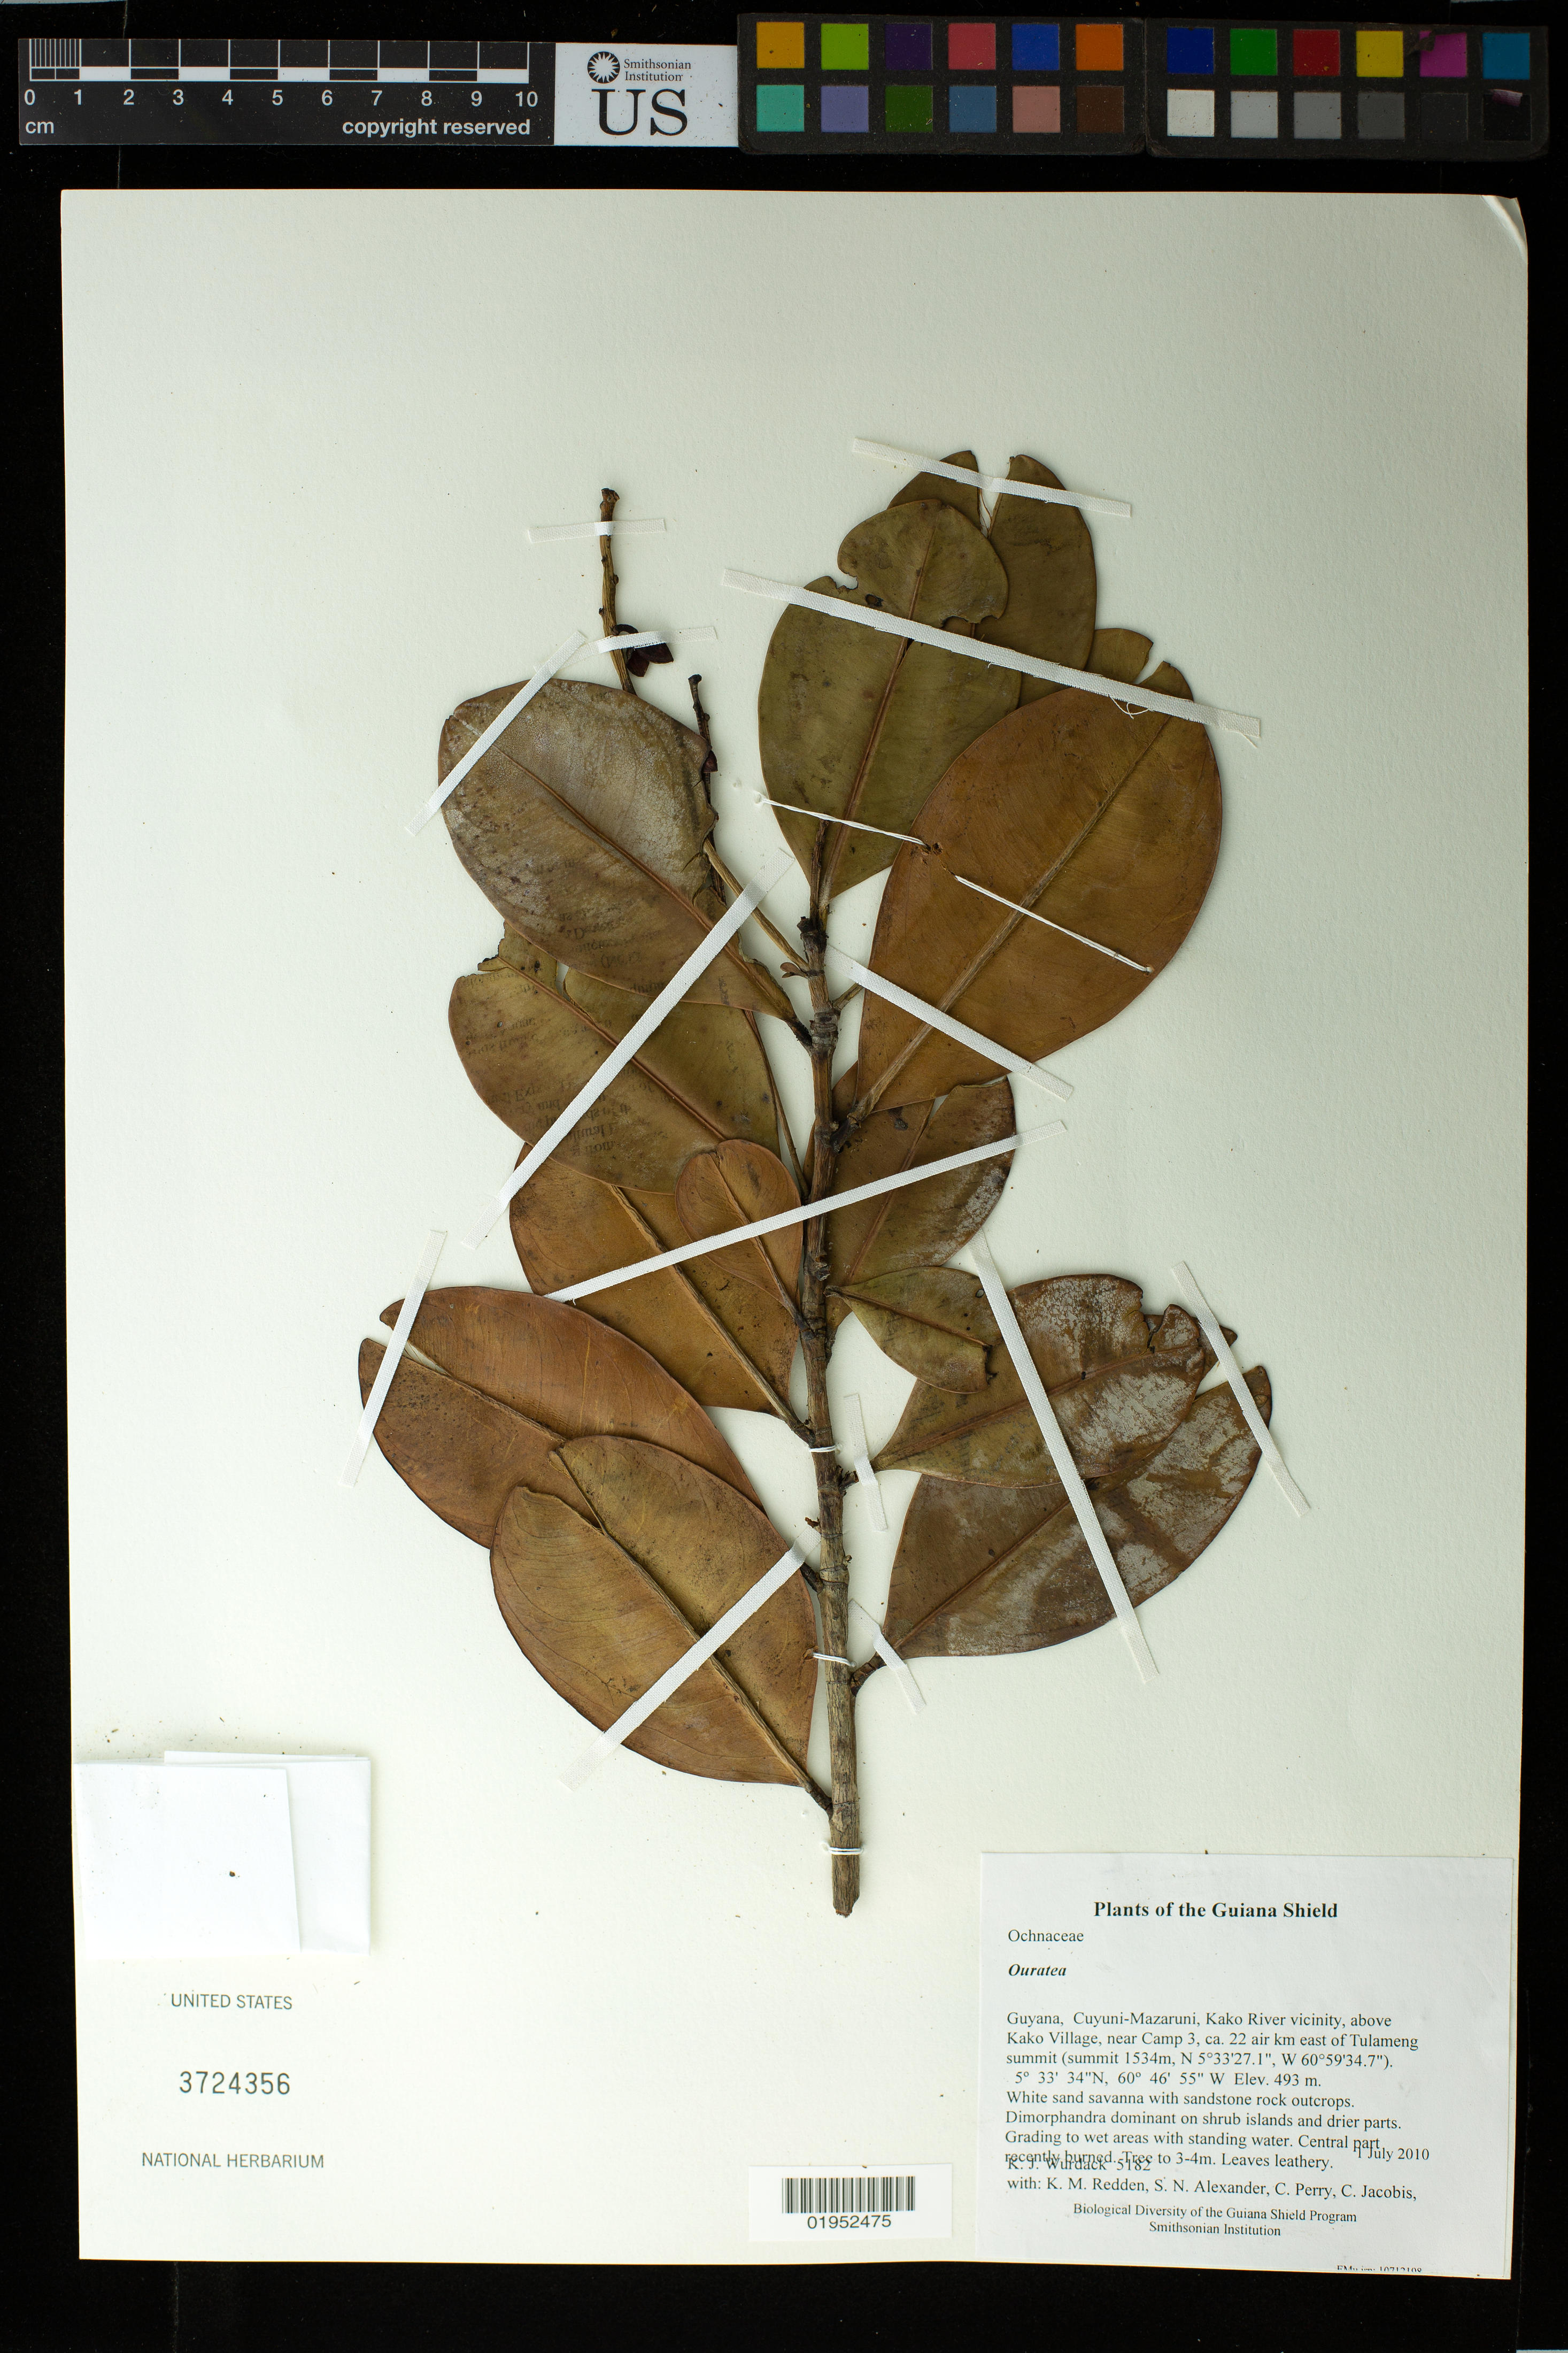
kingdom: Plantae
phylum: Tracheophyta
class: Magnoliopsida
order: Malpighiales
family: Ochnaceae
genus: Ouratea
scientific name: Ouratea sp.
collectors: K. Wurdack, K. M. Redden, S. N. Alexander, C. Perry, C. Jacobis, D. Hunter, V. Roland & H. Hunter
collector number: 5182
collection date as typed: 1 July 2010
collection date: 2010-07-01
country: Guyana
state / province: Cuyuni-Mazaruni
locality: Kako River vicinity, above Kako Village, near Camp 3, ca. 22 air km east of Tulameng summit (summit 1534m, N 5°33'27.1", W 60°59'34.7")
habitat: White sand savanna with sandstone rock outcrops. Dimorphandra dominant on shrub islands and drier parts. Grading to wet areas with standing water. Central part recently burned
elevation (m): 493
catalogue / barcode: US 3724356